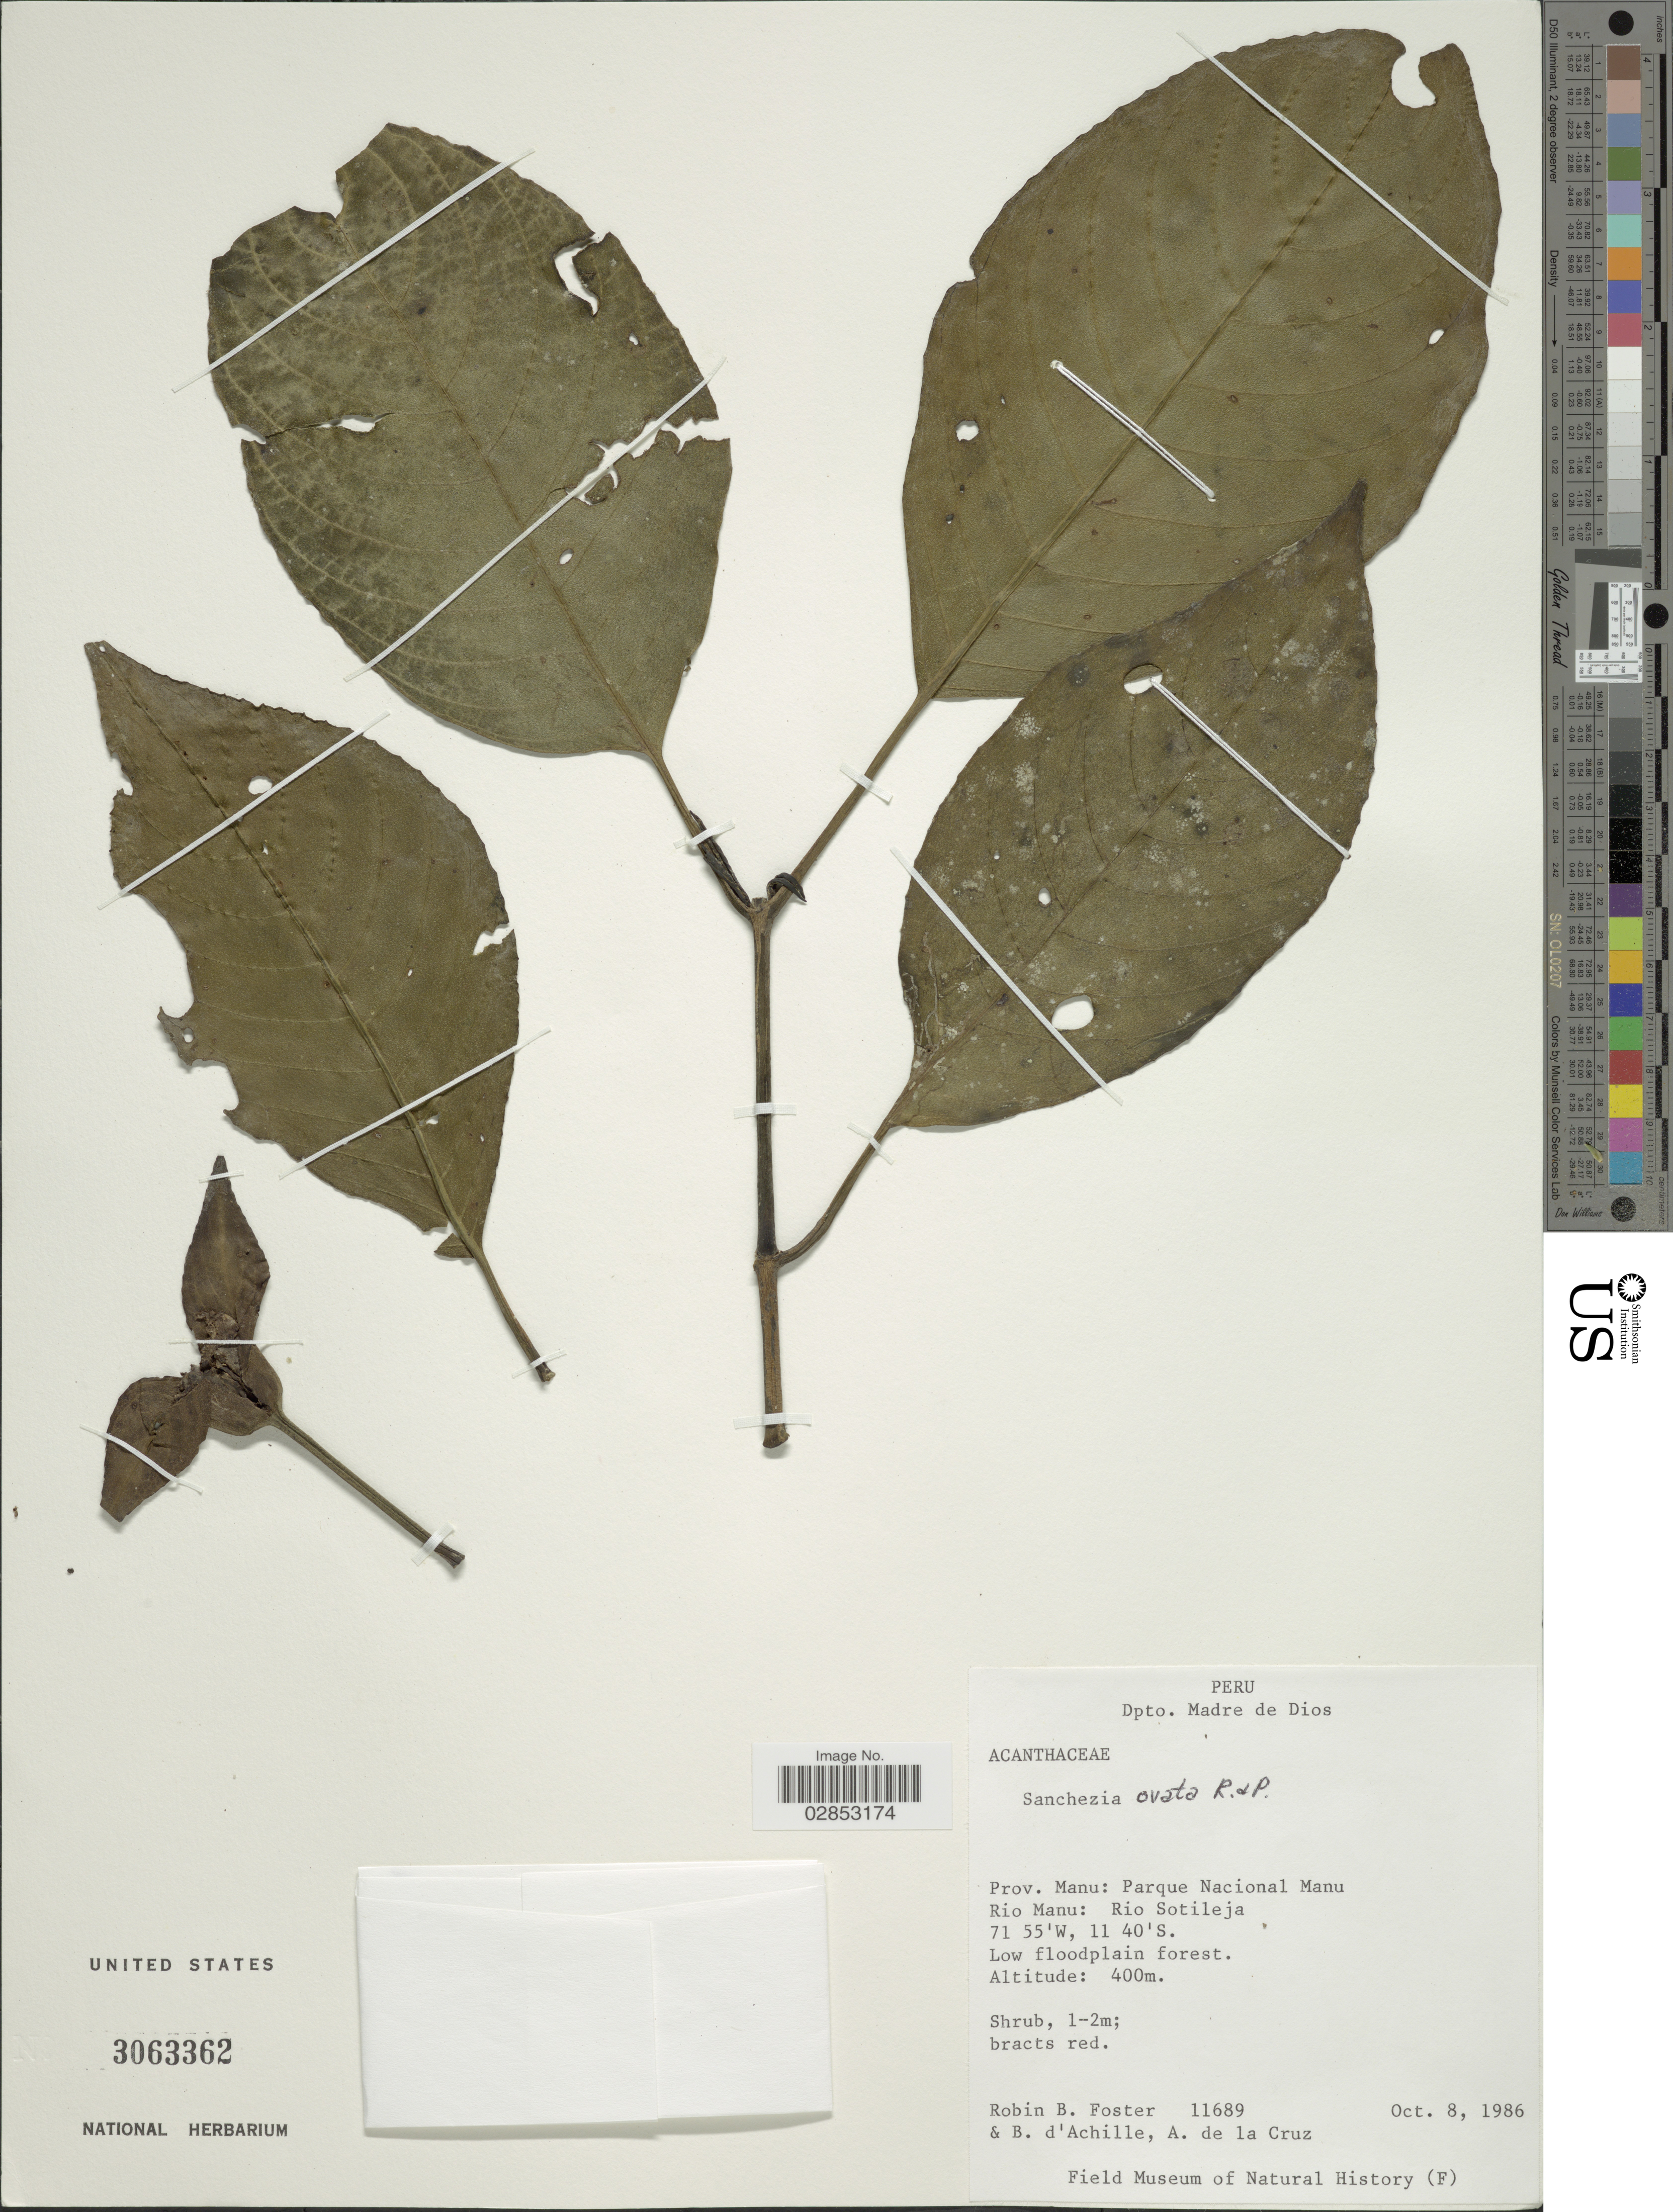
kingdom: Plantae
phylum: Tracheophyta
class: Magnoliopsida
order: Lamiales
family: Acanthaceae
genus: Sanchezia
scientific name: Sanchezia ovata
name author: Ruiz & Pav.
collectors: R. B. Foster, B. d'Achille & A. De la Cruz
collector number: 11689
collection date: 1986-10-08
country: Peru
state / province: Madre de Dios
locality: Dpto. Madre de Dios, Prov. Manu: Parque Nacional Manu, Rio Manu: Rio Sotileja.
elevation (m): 400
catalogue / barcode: US 3063362